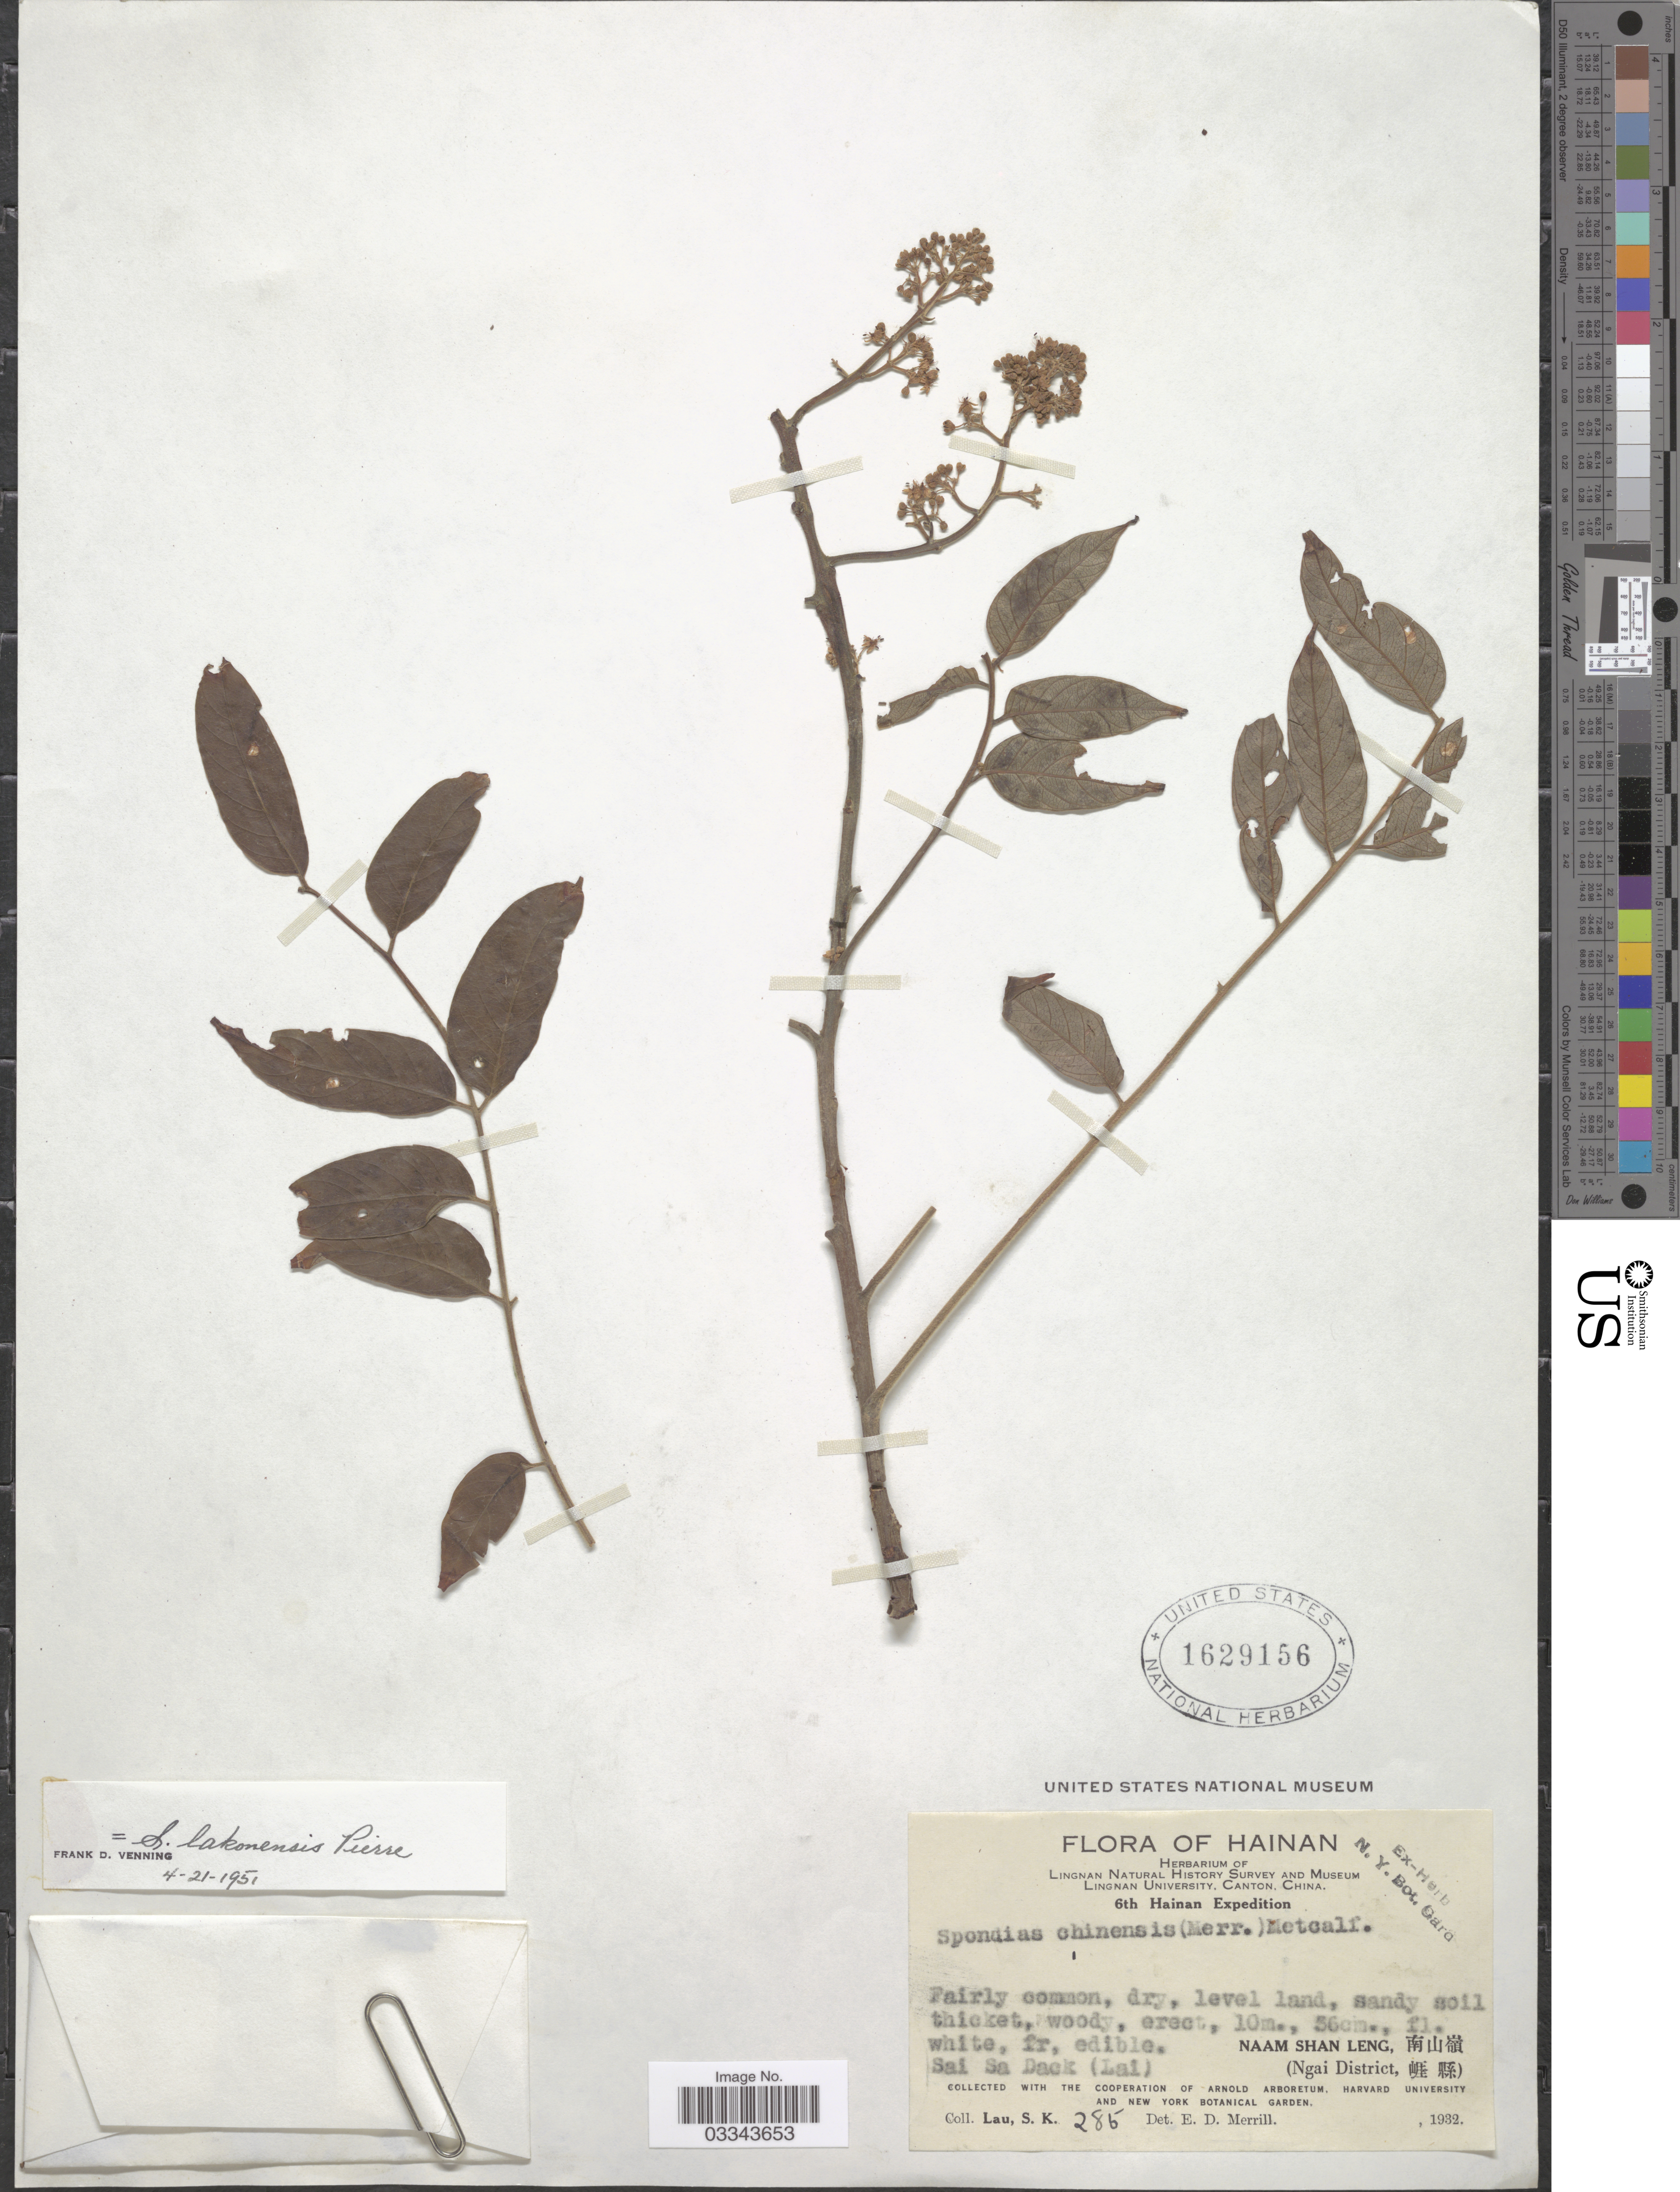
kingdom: Plantae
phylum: Tracheophyta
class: Magnoliopsida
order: Sapindales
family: Anacardiaceae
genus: Allospondias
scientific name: Allospondias lakonensis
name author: (Pierre) Stapf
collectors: S. K. Lau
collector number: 285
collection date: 1932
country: China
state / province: Hainan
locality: Sai Sa Dack (Lai). Naam Shan Leng. (Ngai District).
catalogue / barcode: US 1629156